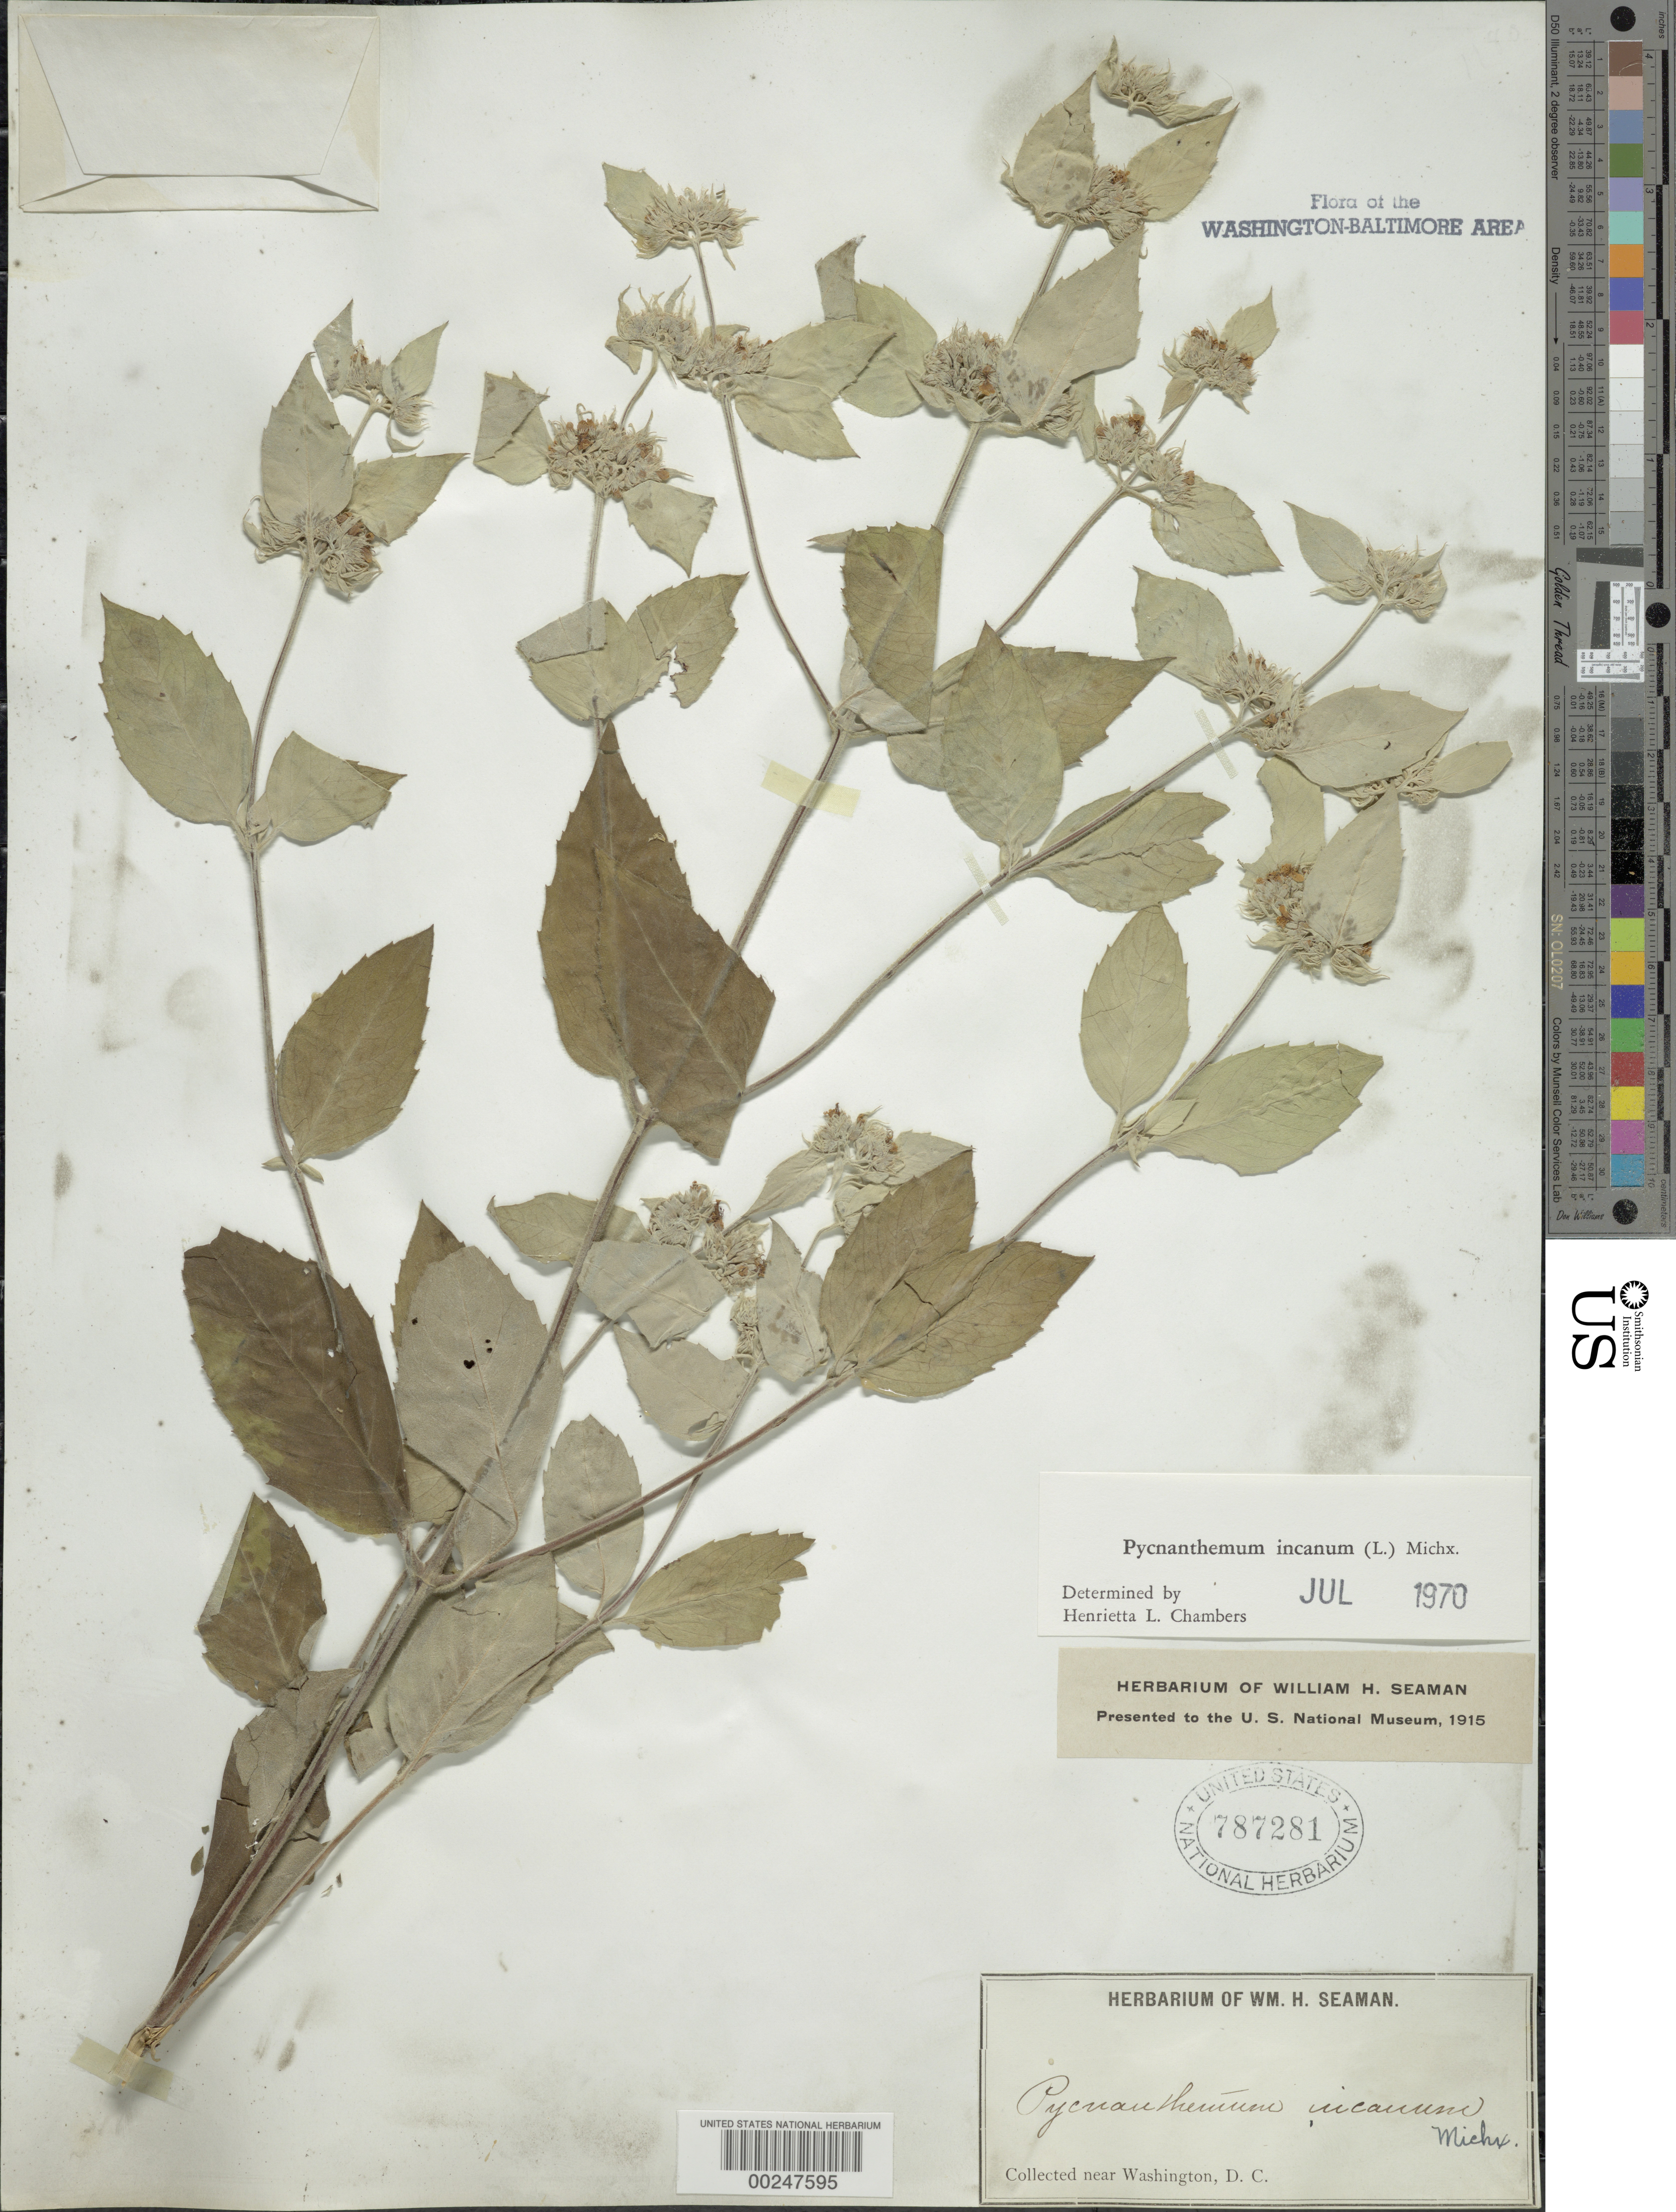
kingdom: Plantae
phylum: Tracheophyta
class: Magnoliopsida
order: Lamiales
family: Lamiaceae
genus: Pycnanthemum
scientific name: Pycnanthemum incanum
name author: (L.) Michx.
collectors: W. Seaman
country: United States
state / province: District of Columbia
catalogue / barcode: US 787281